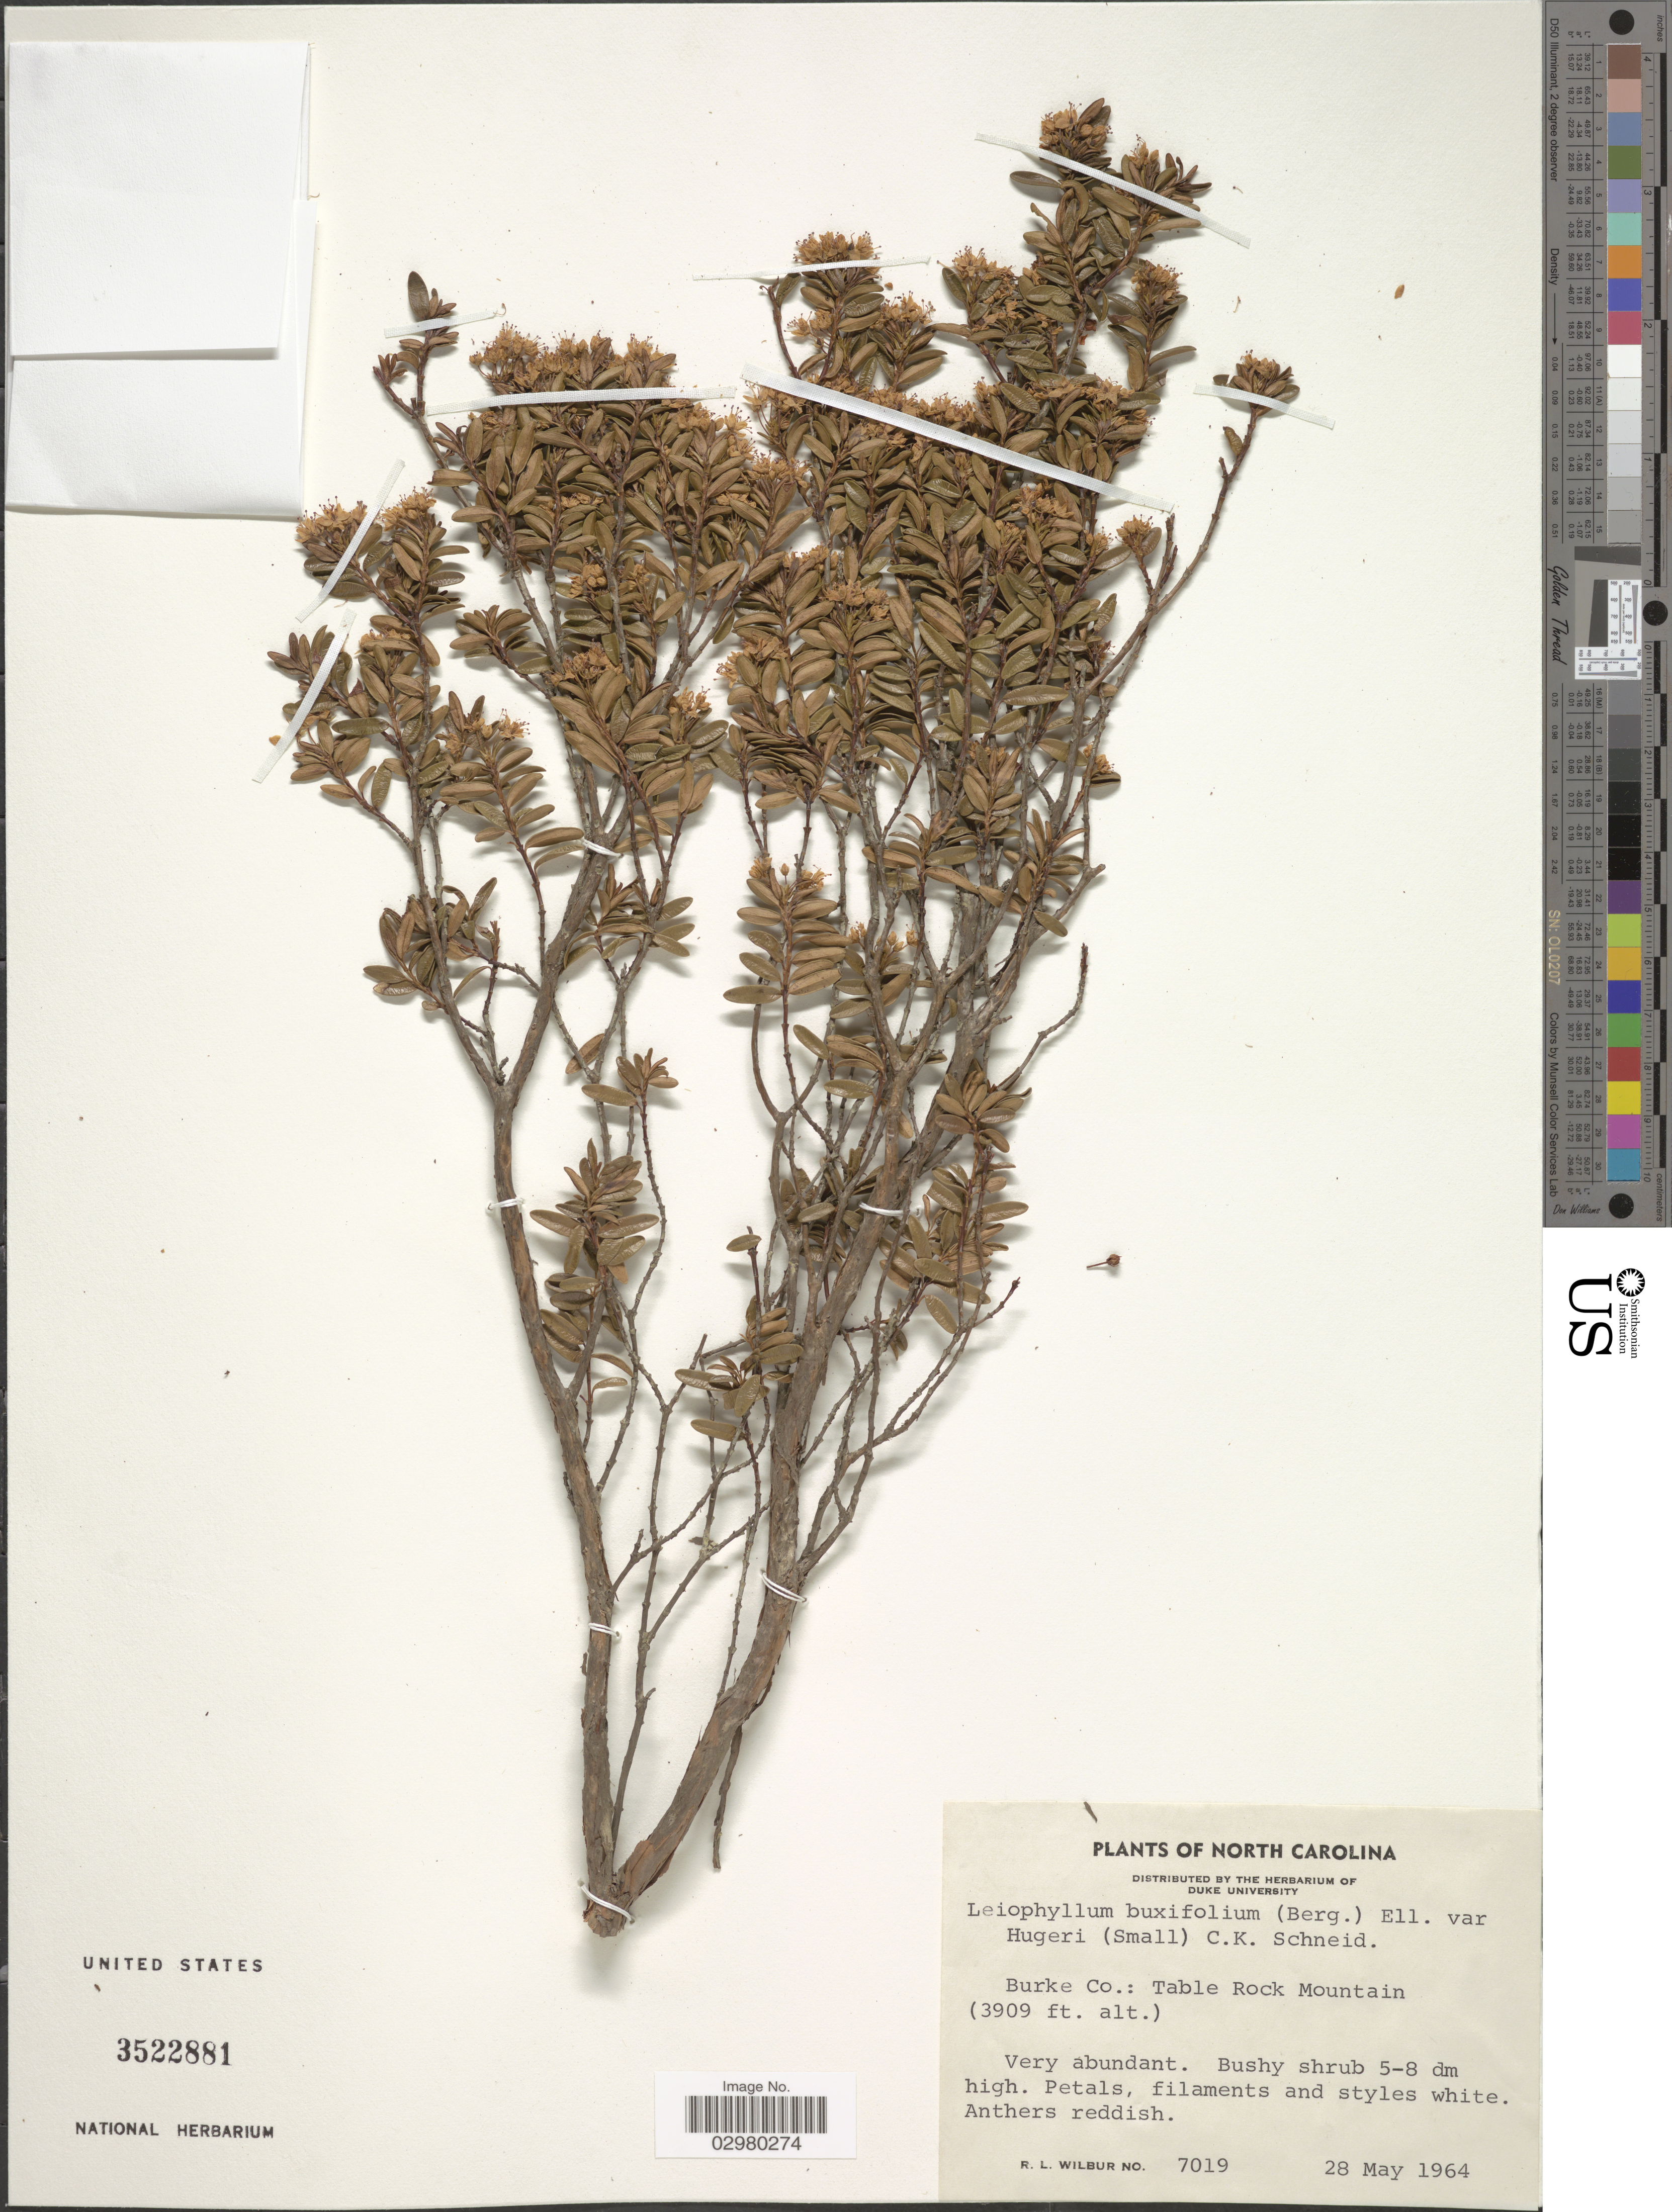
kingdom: Plantae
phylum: Tracheophyta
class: Magnoliopsida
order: Ericales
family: Ericaceae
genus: Leiophyllum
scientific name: Leiophyllum buxifolium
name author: (Bergius) Elliott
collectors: R. L. Wilbur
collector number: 7019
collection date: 1964-05-28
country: United States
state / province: North Carolina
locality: Burke Co.: Table Rock Mountain.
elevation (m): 1191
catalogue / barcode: US 3522881